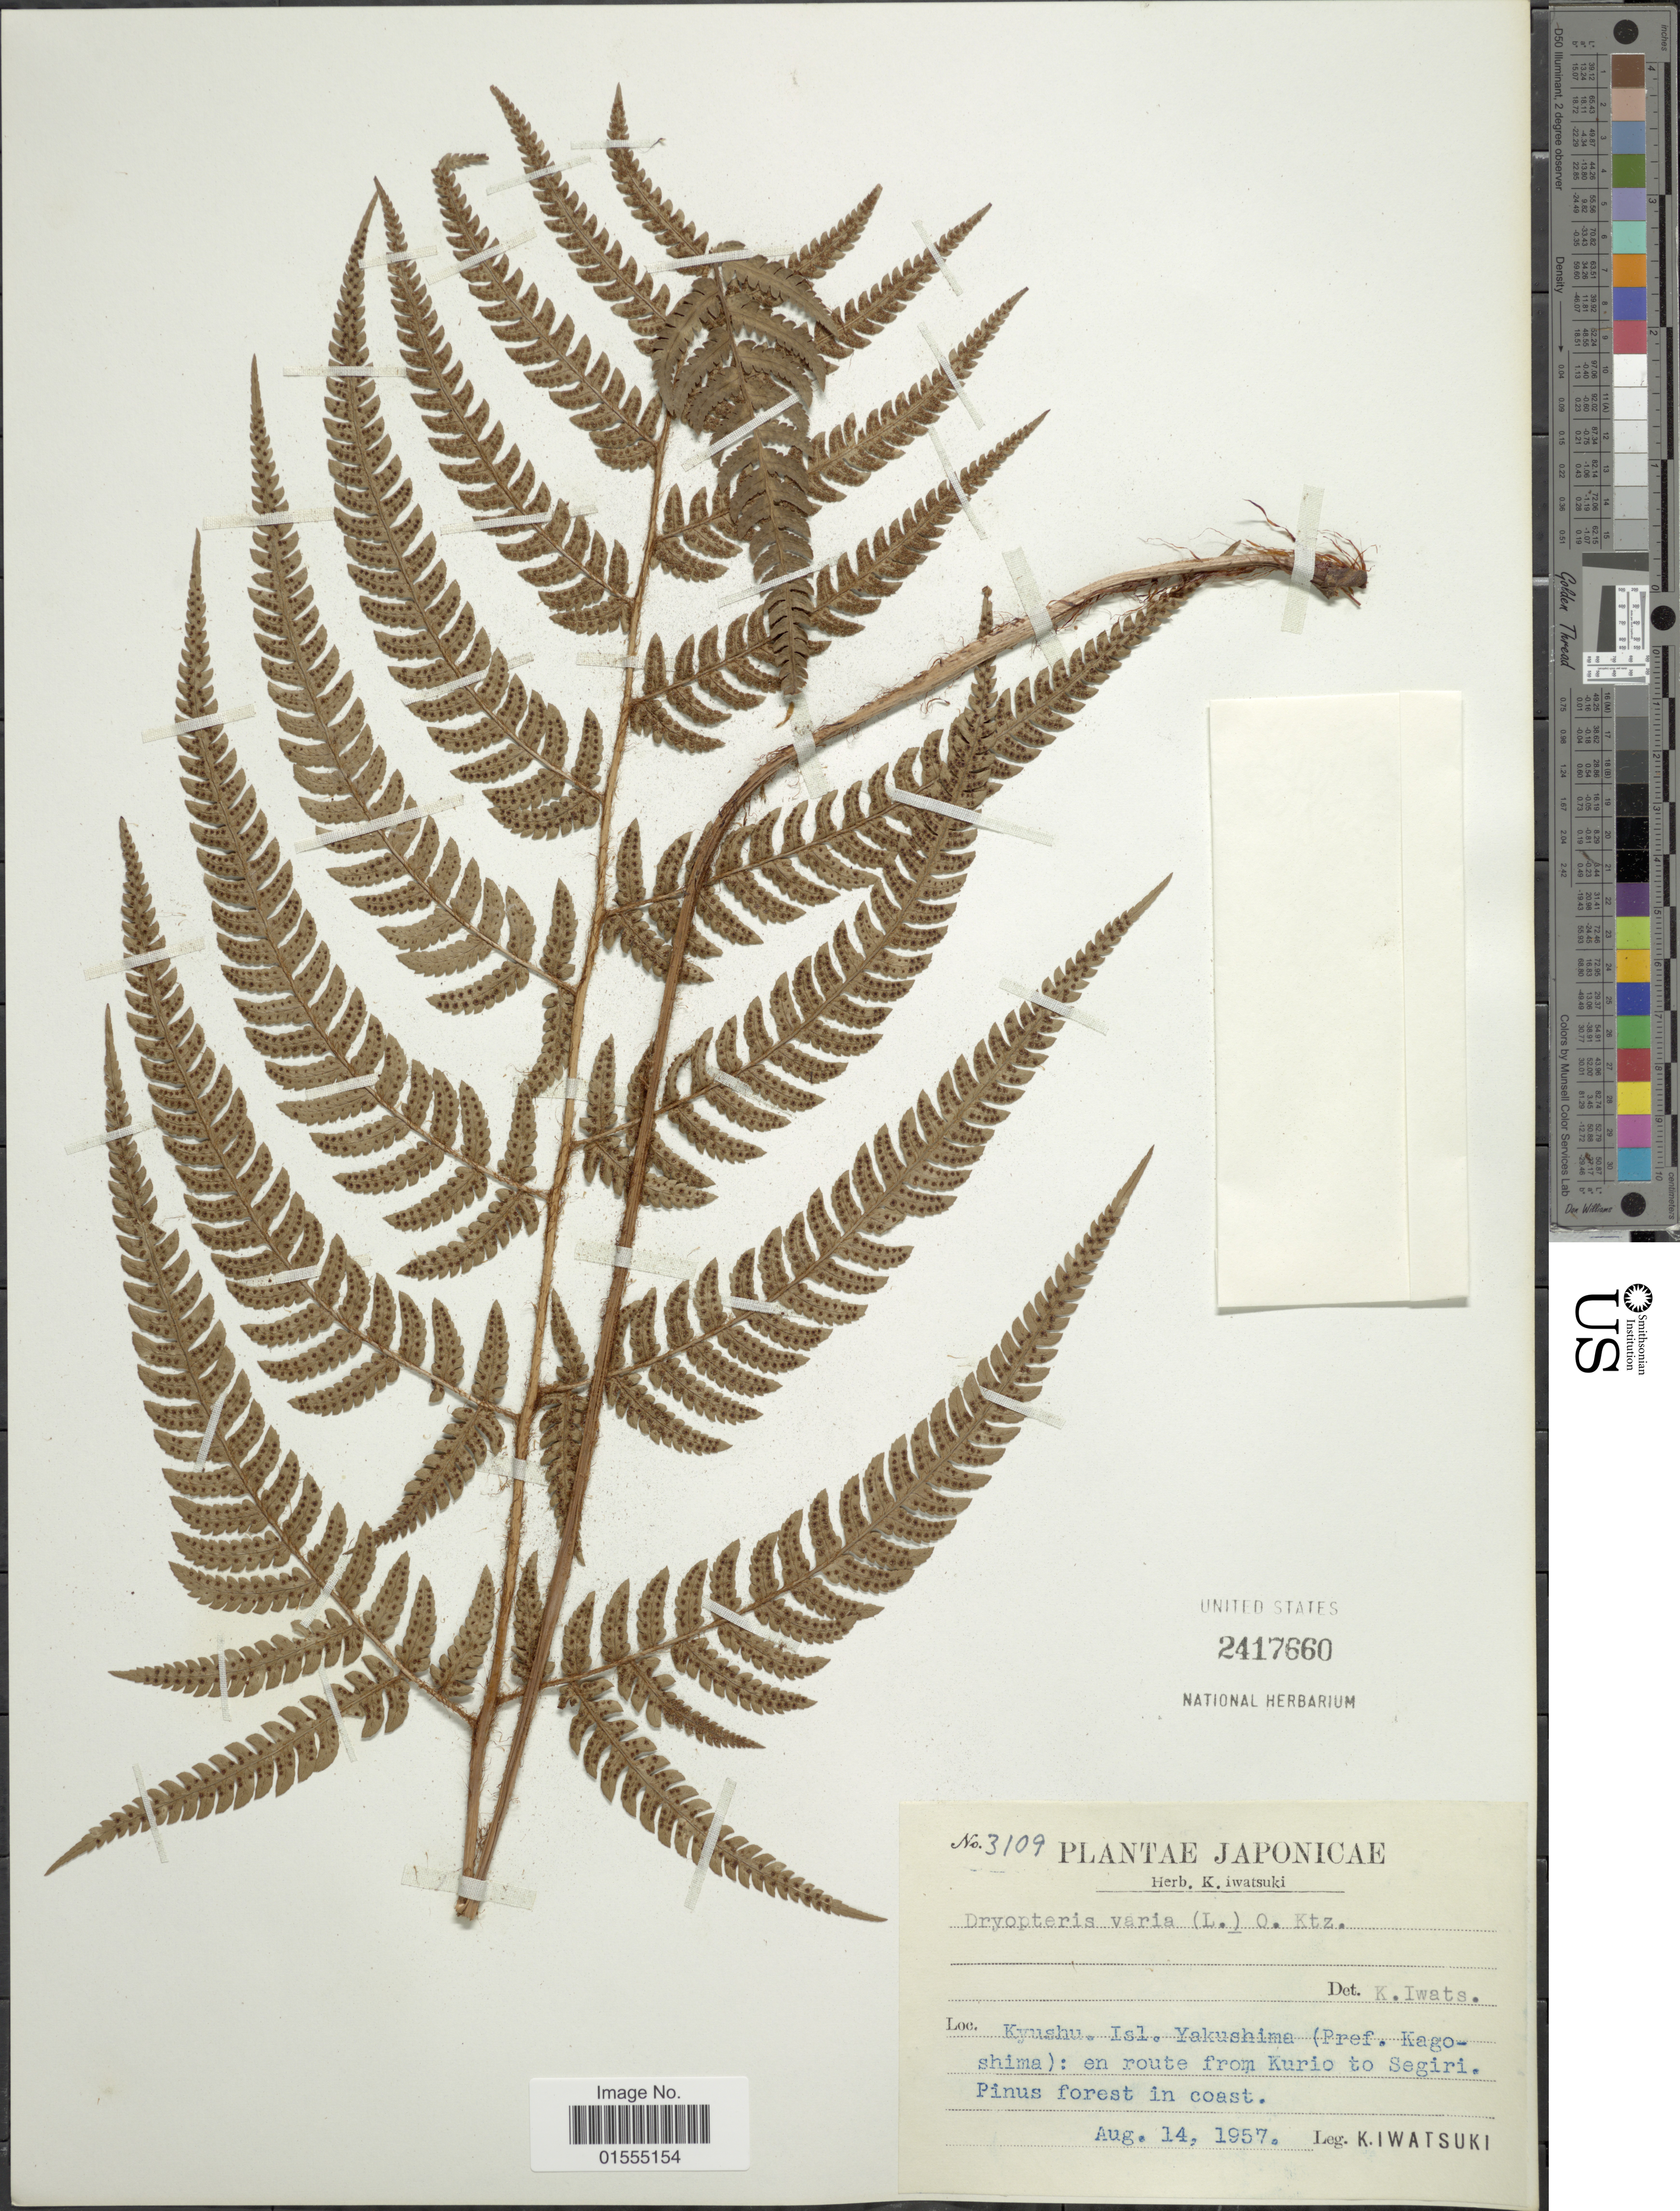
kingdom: Plantae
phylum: Tracheophyta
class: Polypodiopsida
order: Polypodiales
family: Dryopteridaceae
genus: Dryopteris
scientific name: Dryopteris varia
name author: (L.) Kuntze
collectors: K. Iwatsuki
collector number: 3109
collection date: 1957-08-14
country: Japan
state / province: Kagosima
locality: Kyushu Isl. Yakushima (Pref. Kagoshima): en route from Kurio to Segiri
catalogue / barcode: US 2417660